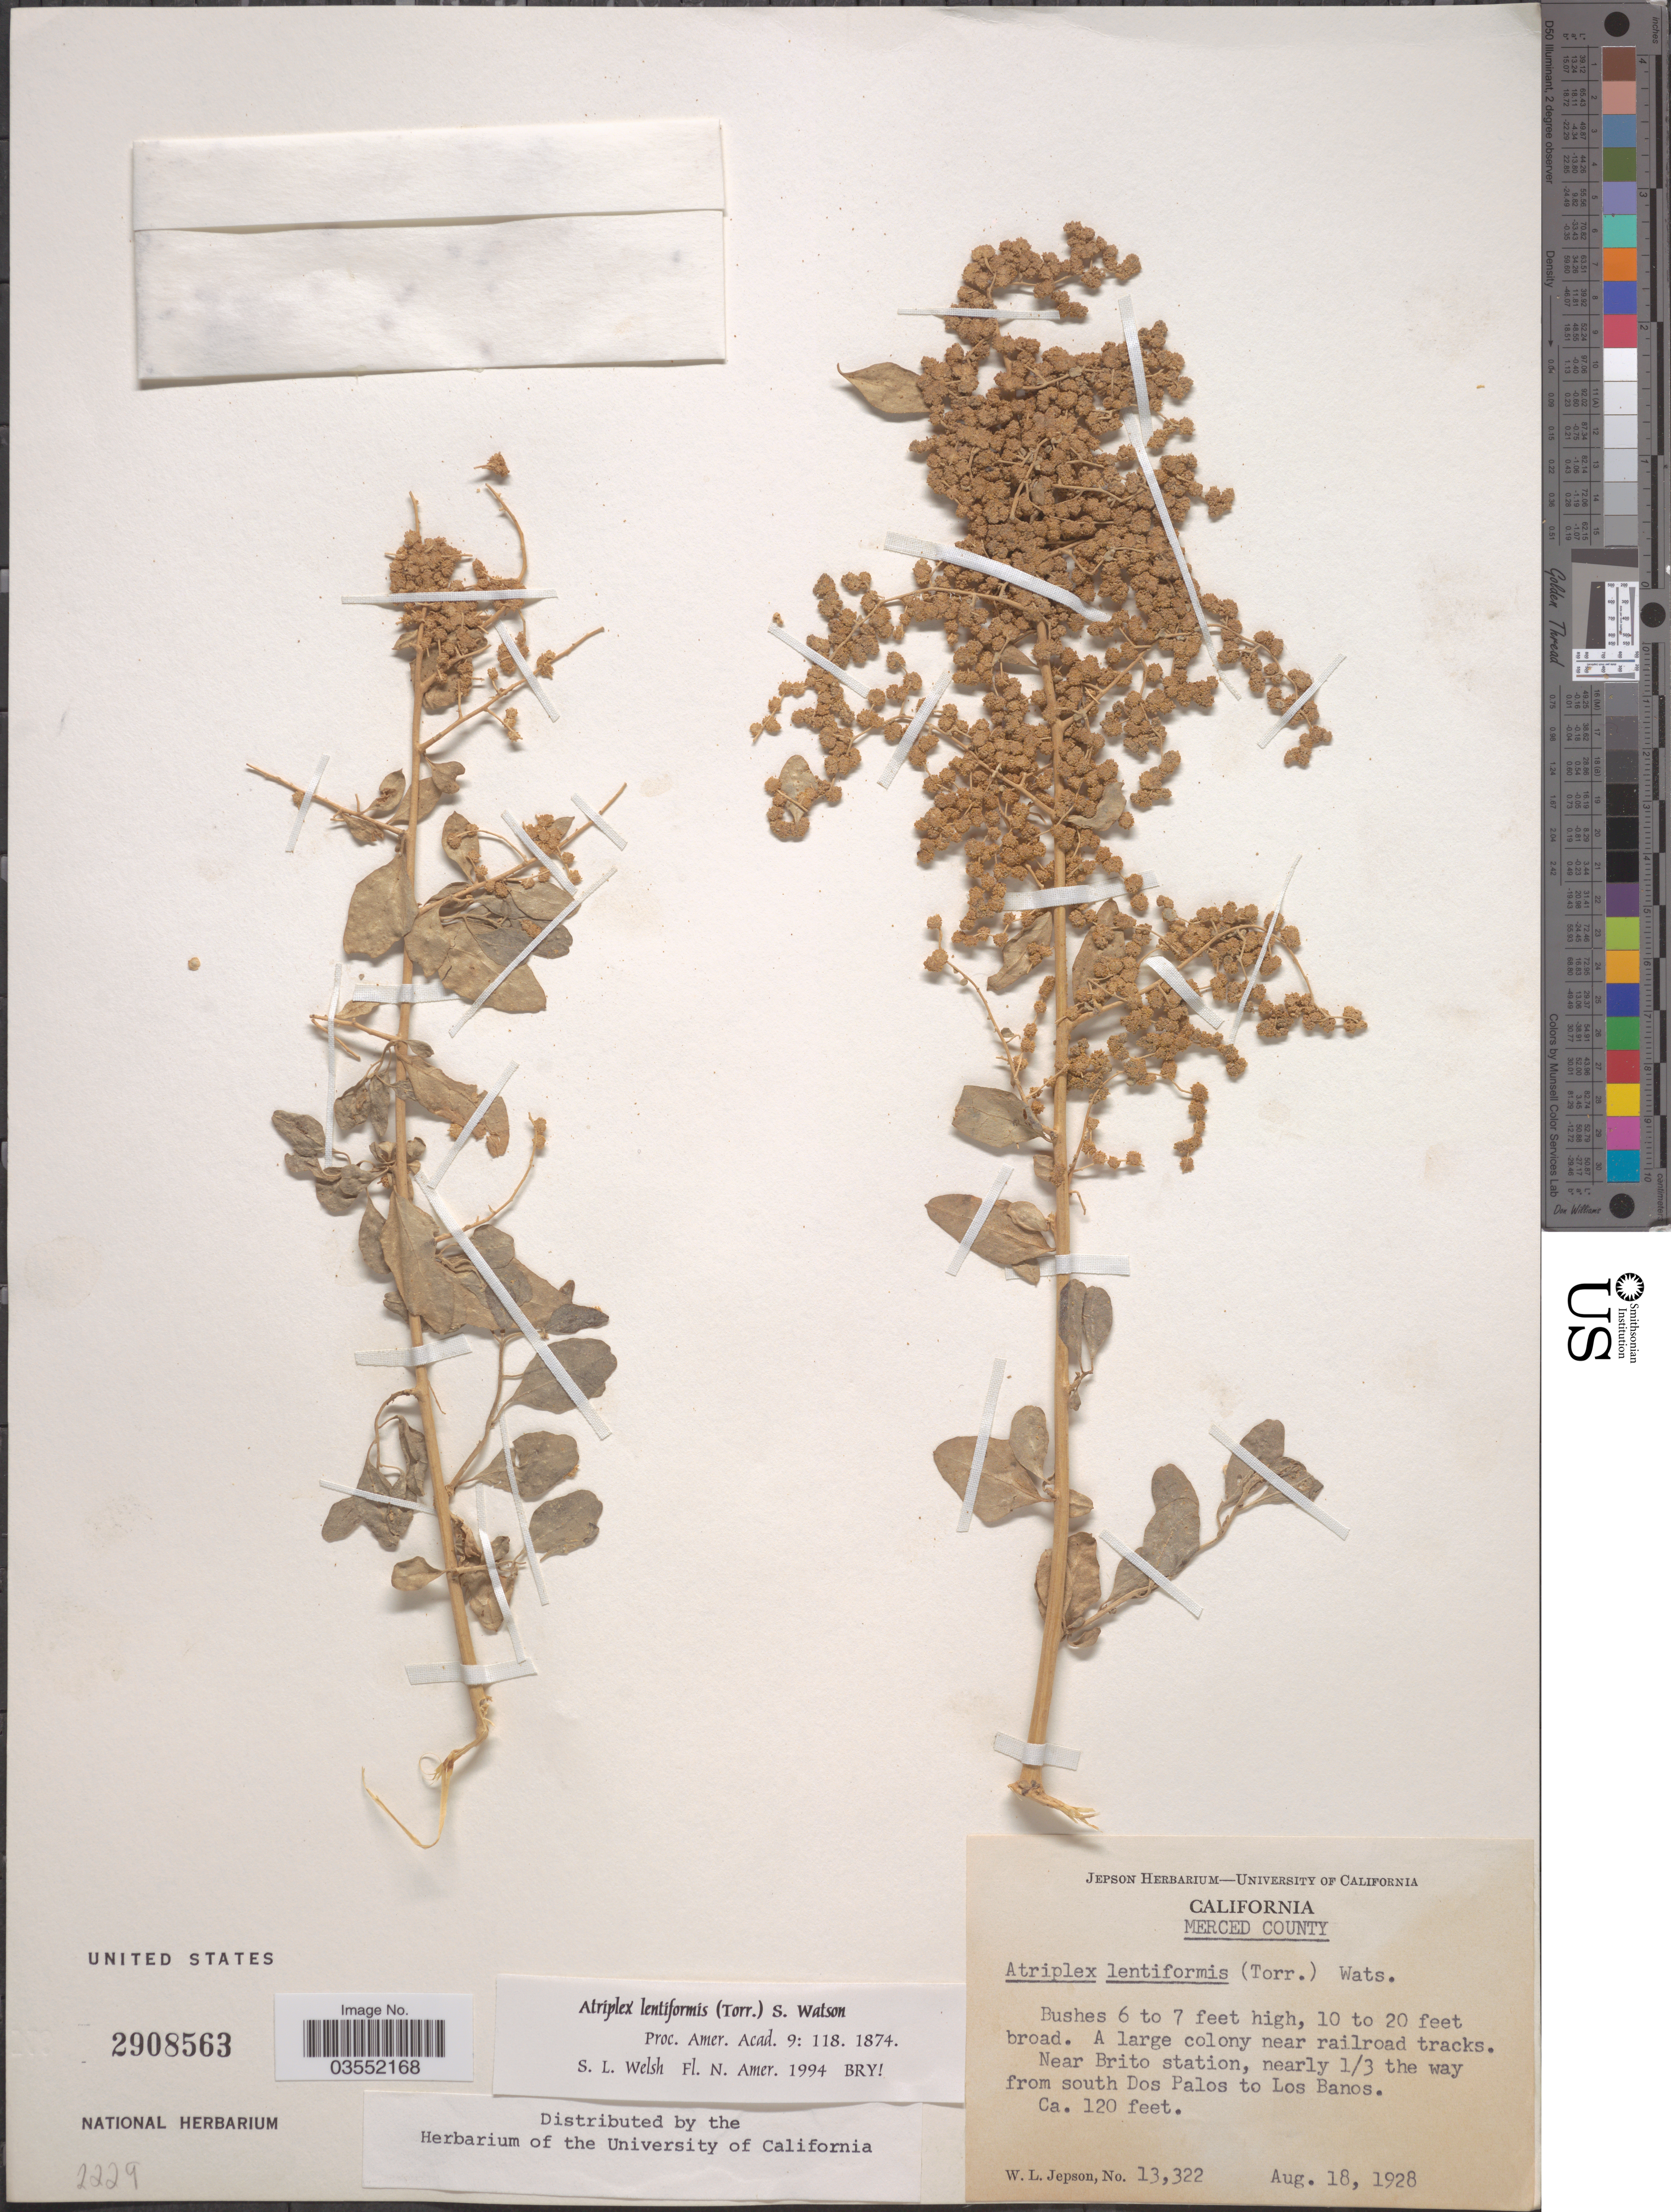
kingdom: Plantae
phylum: Tracheophyta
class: Magnoliopsida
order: Caryophyllales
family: Amaranthaceae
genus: Atriplex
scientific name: Atriplex lentiformis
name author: (Torr.) S. Watson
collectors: W. L. Jepson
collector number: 13322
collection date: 1928-08-18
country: United States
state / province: California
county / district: Merced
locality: Merced County. A large colony near railroad tracks. Near Brito Station, nearly 1/3 the way from south Dos Palos to Los Banos.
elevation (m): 37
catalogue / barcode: US 2908563